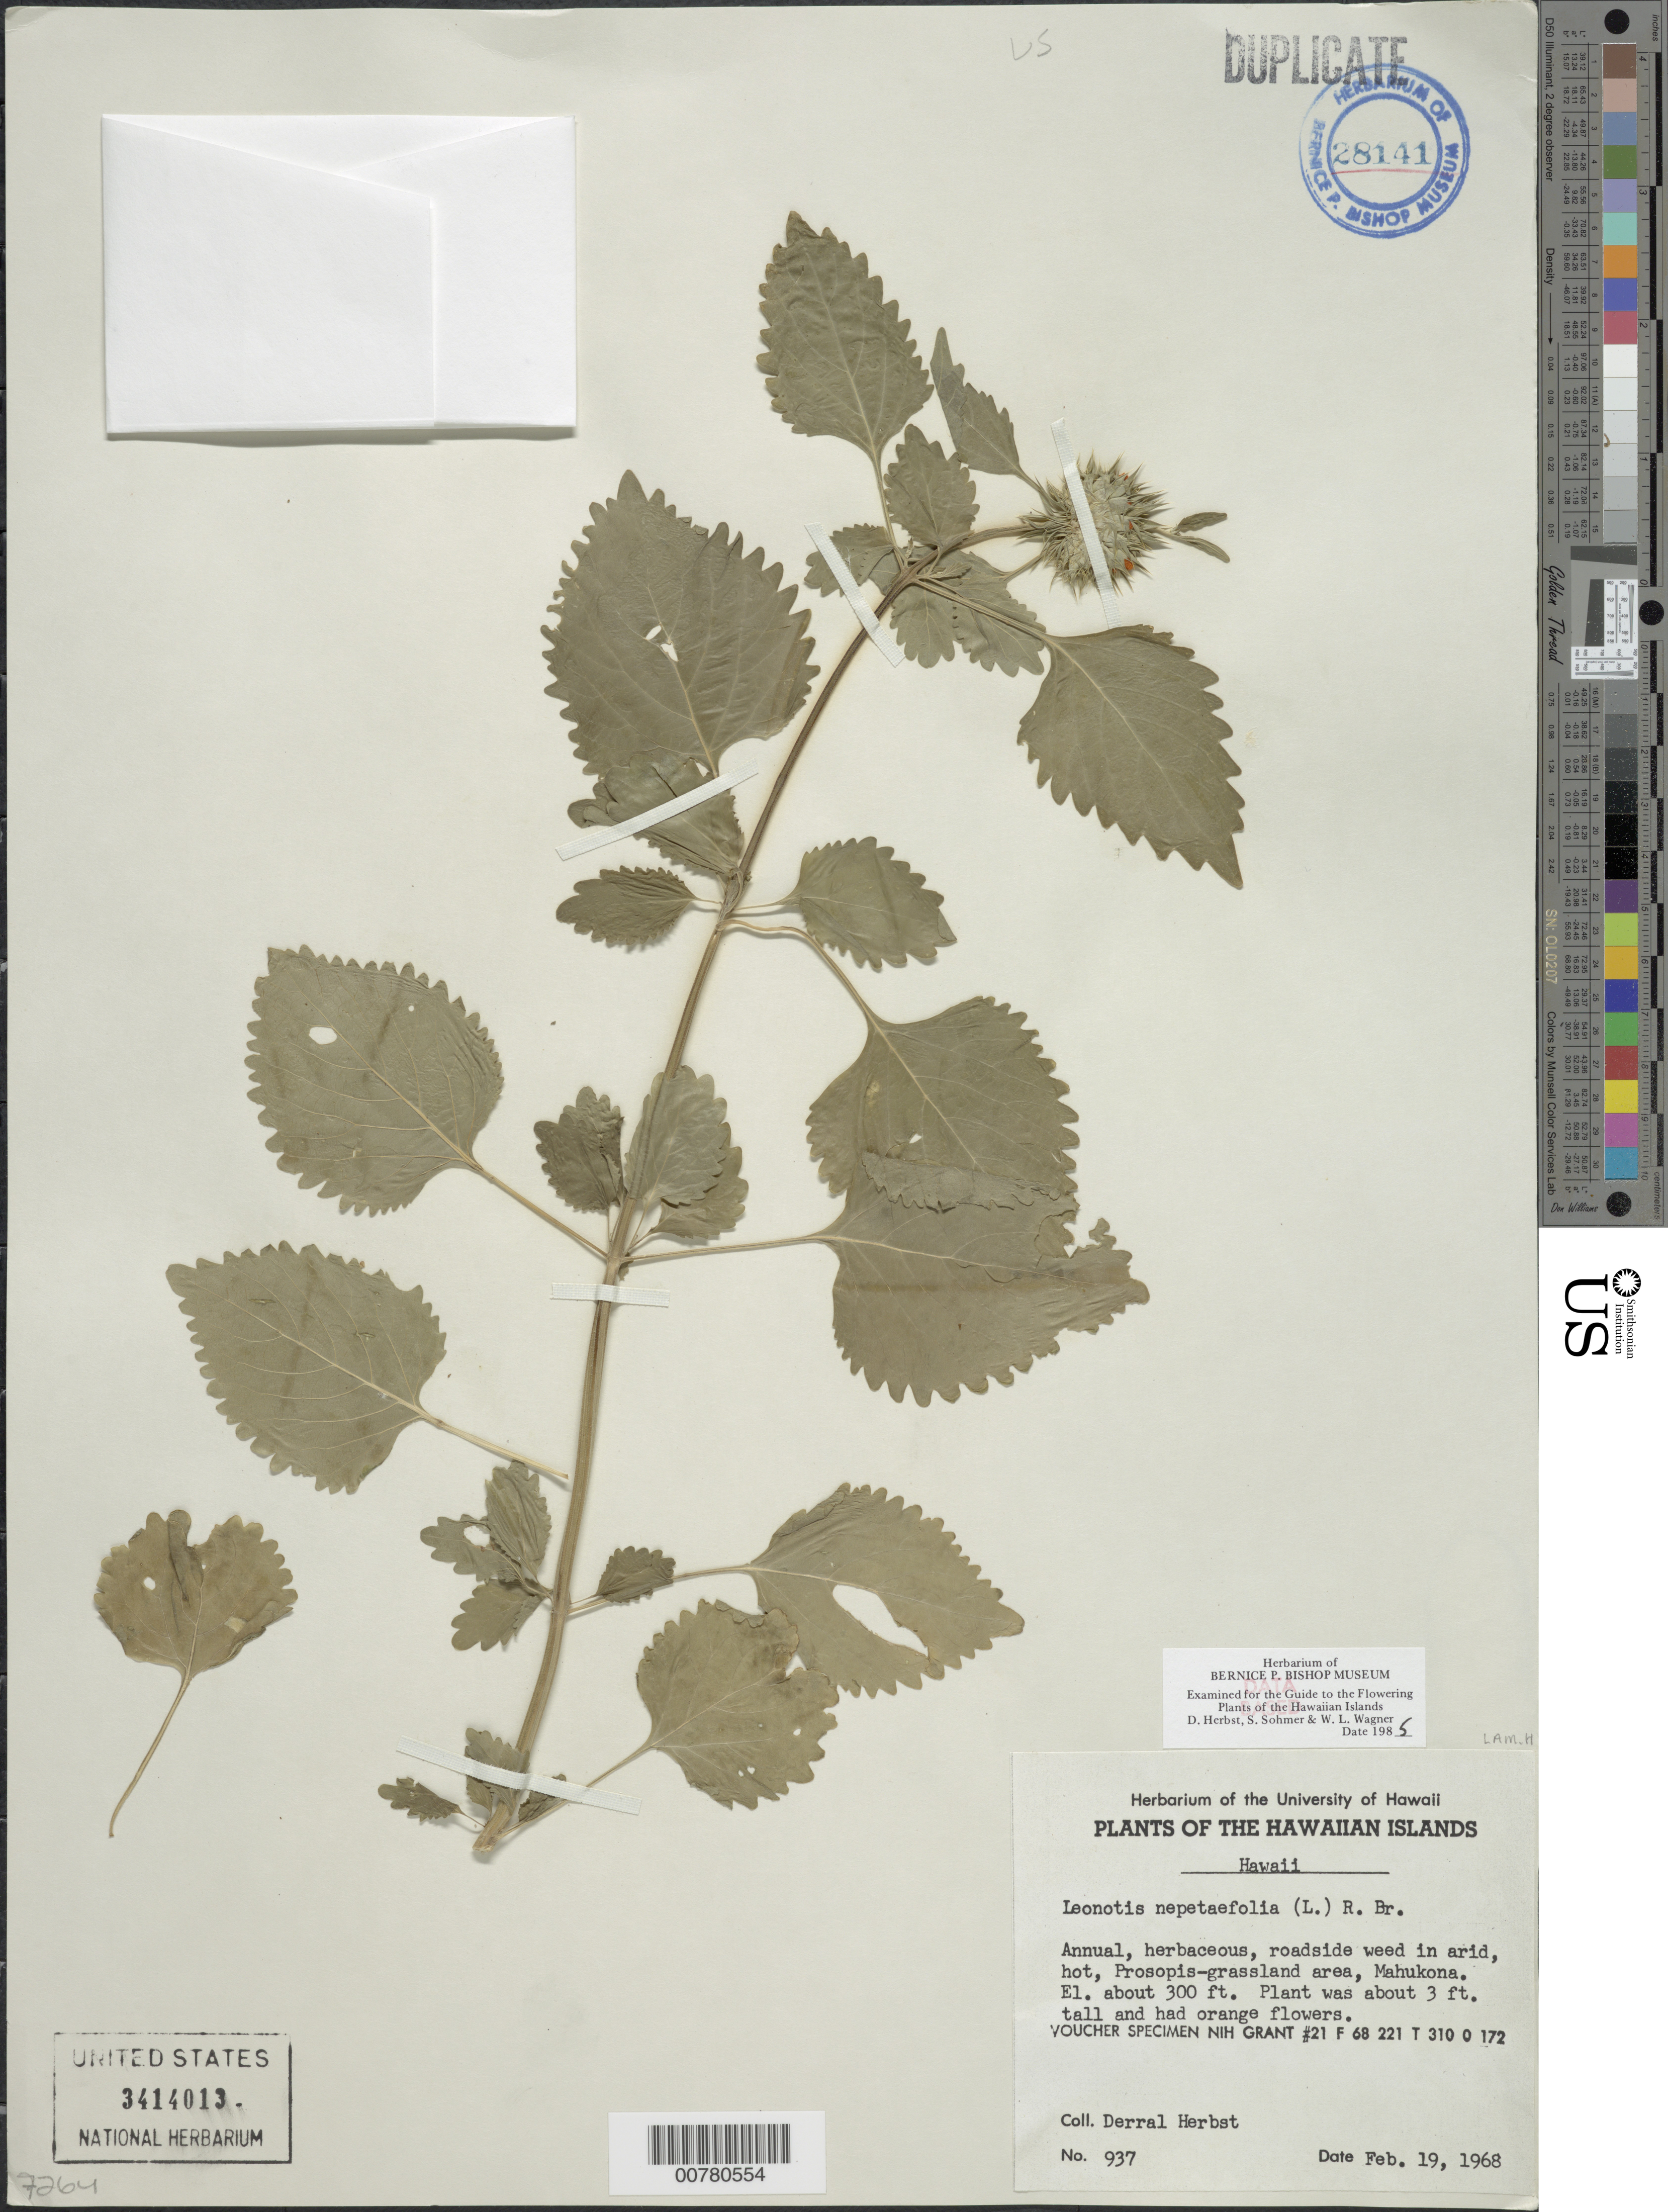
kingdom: Plantae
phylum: Tracheophyta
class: Magnoliopsida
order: Lamiales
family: Lamiaceae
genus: Leonotis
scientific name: Leonotis nepetifolia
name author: (L.) R. Br.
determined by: Wagner, W. L.; Herbst, D. R.; Sohmer, S. H.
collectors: D. R. Herbst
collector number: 937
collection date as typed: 19 Feb 1968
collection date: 1968-02-19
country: United States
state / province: Hawaii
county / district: Hawaii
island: Hawaii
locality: Mahukona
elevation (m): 91.4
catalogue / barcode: US 3414013